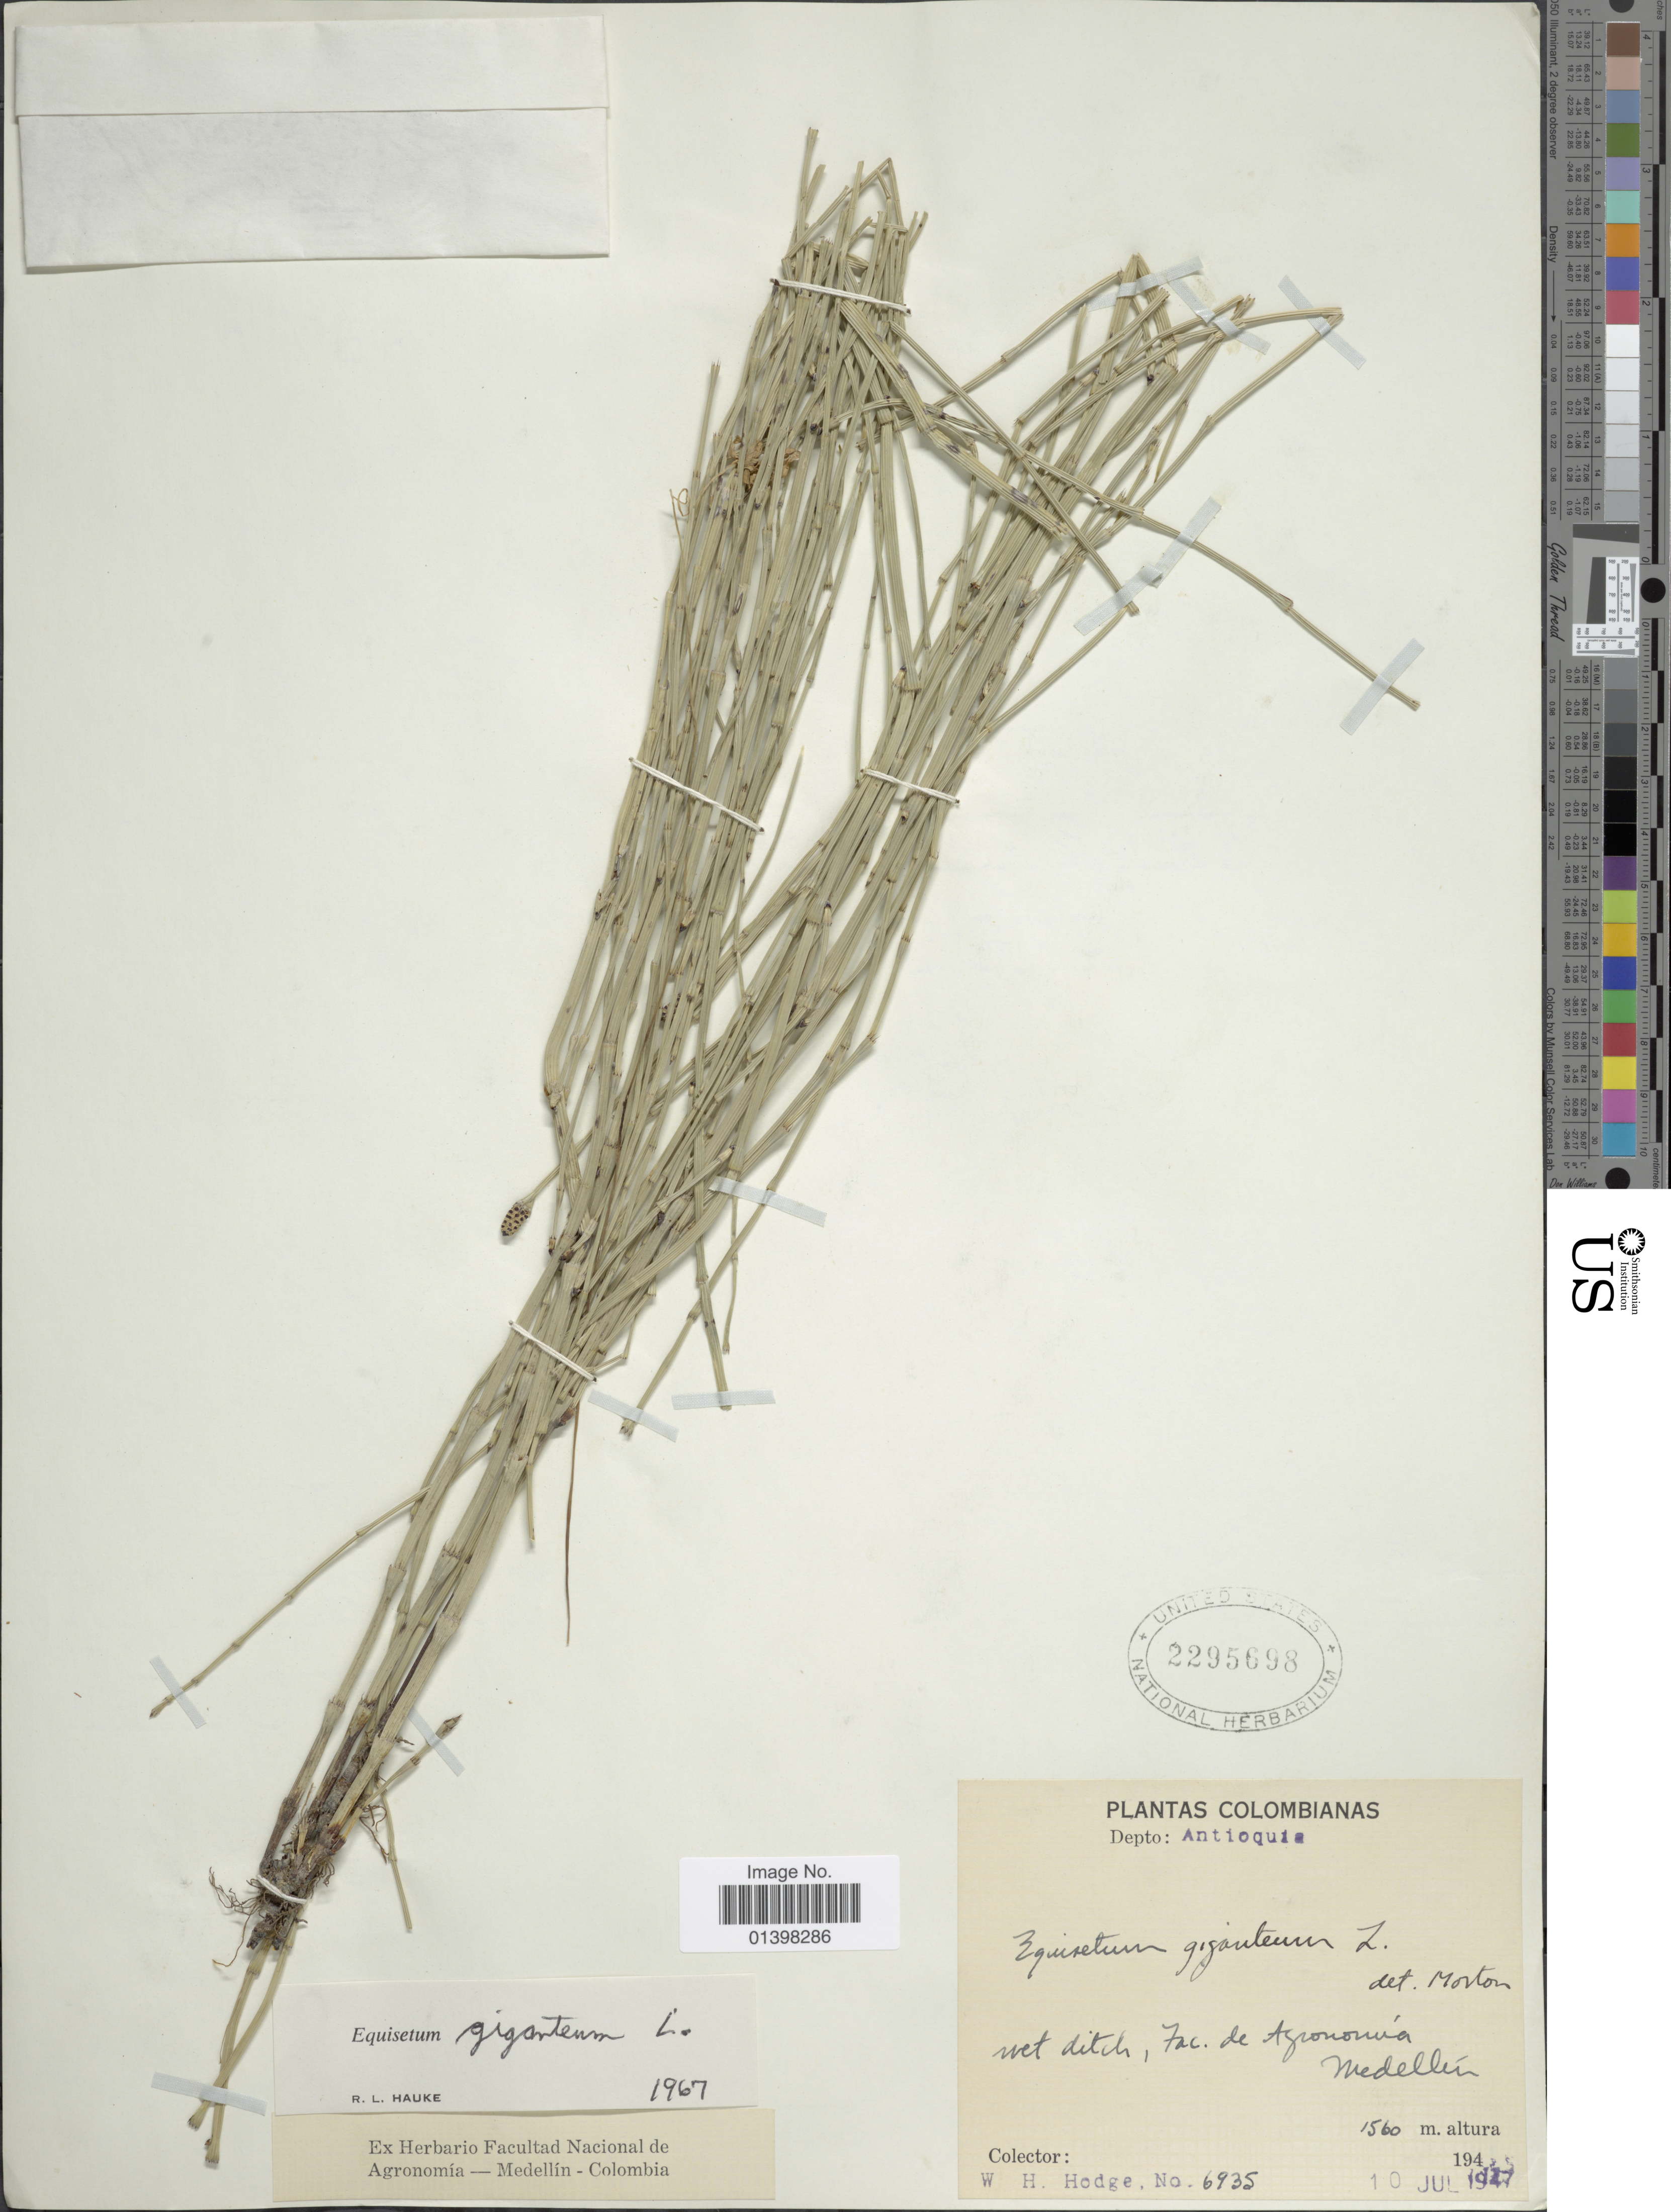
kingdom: Plantae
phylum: Tracheophyta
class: Polypodiopsida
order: Equisetales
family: Equisetaceae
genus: Equisetum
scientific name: Equisetum giganteum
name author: L.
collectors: W. Hodge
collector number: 6935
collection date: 1921-07-10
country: Colombia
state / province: Antioquia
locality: Wet ditch, Fac. de Agronomiá, Medellin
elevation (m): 1560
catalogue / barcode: US 2295698